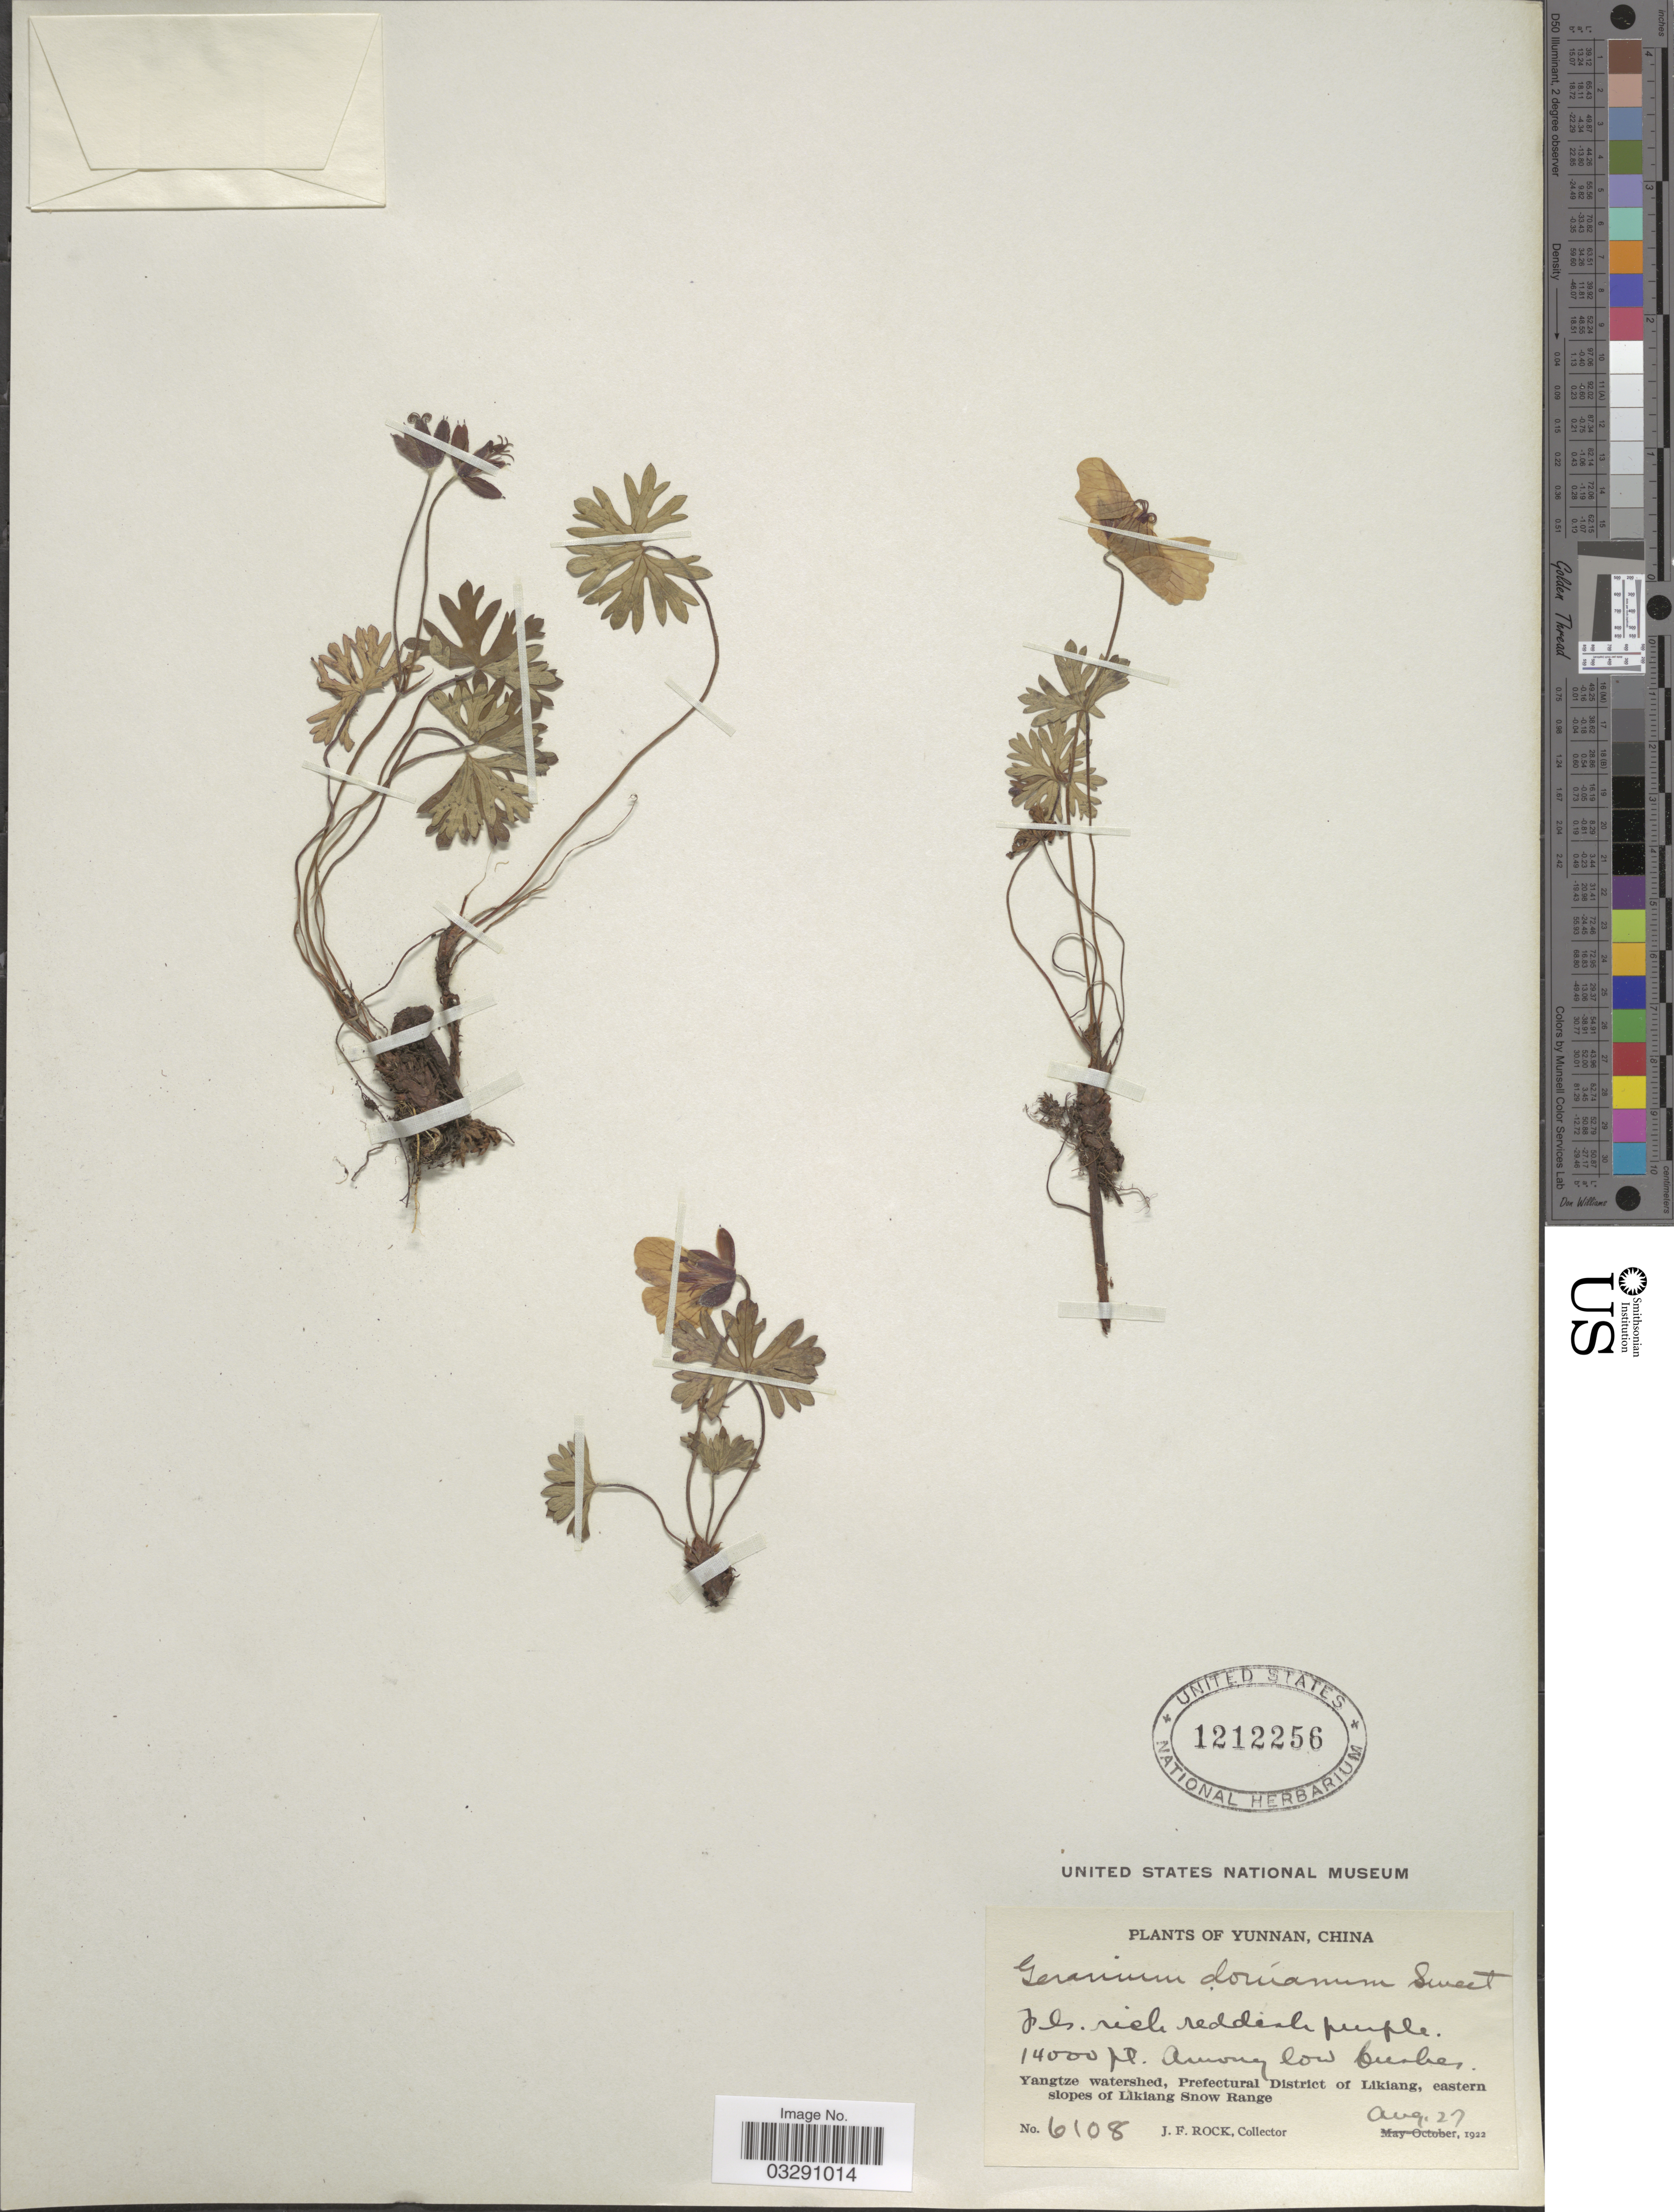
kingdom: Plantae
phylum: Tracheophyta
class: Magnoliopsida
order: Geraniales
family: Geraniaceae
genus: Geranium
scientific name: Geranium donianum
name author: Sweet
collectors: J. Rock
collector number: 6108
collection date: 1922-08-27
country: China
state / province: Yunnan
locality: Yangtze watershed, Prefectural District of Likiang, eastern slopes of Likiang Snow Range.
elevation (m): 4267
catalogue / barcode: US 1212256